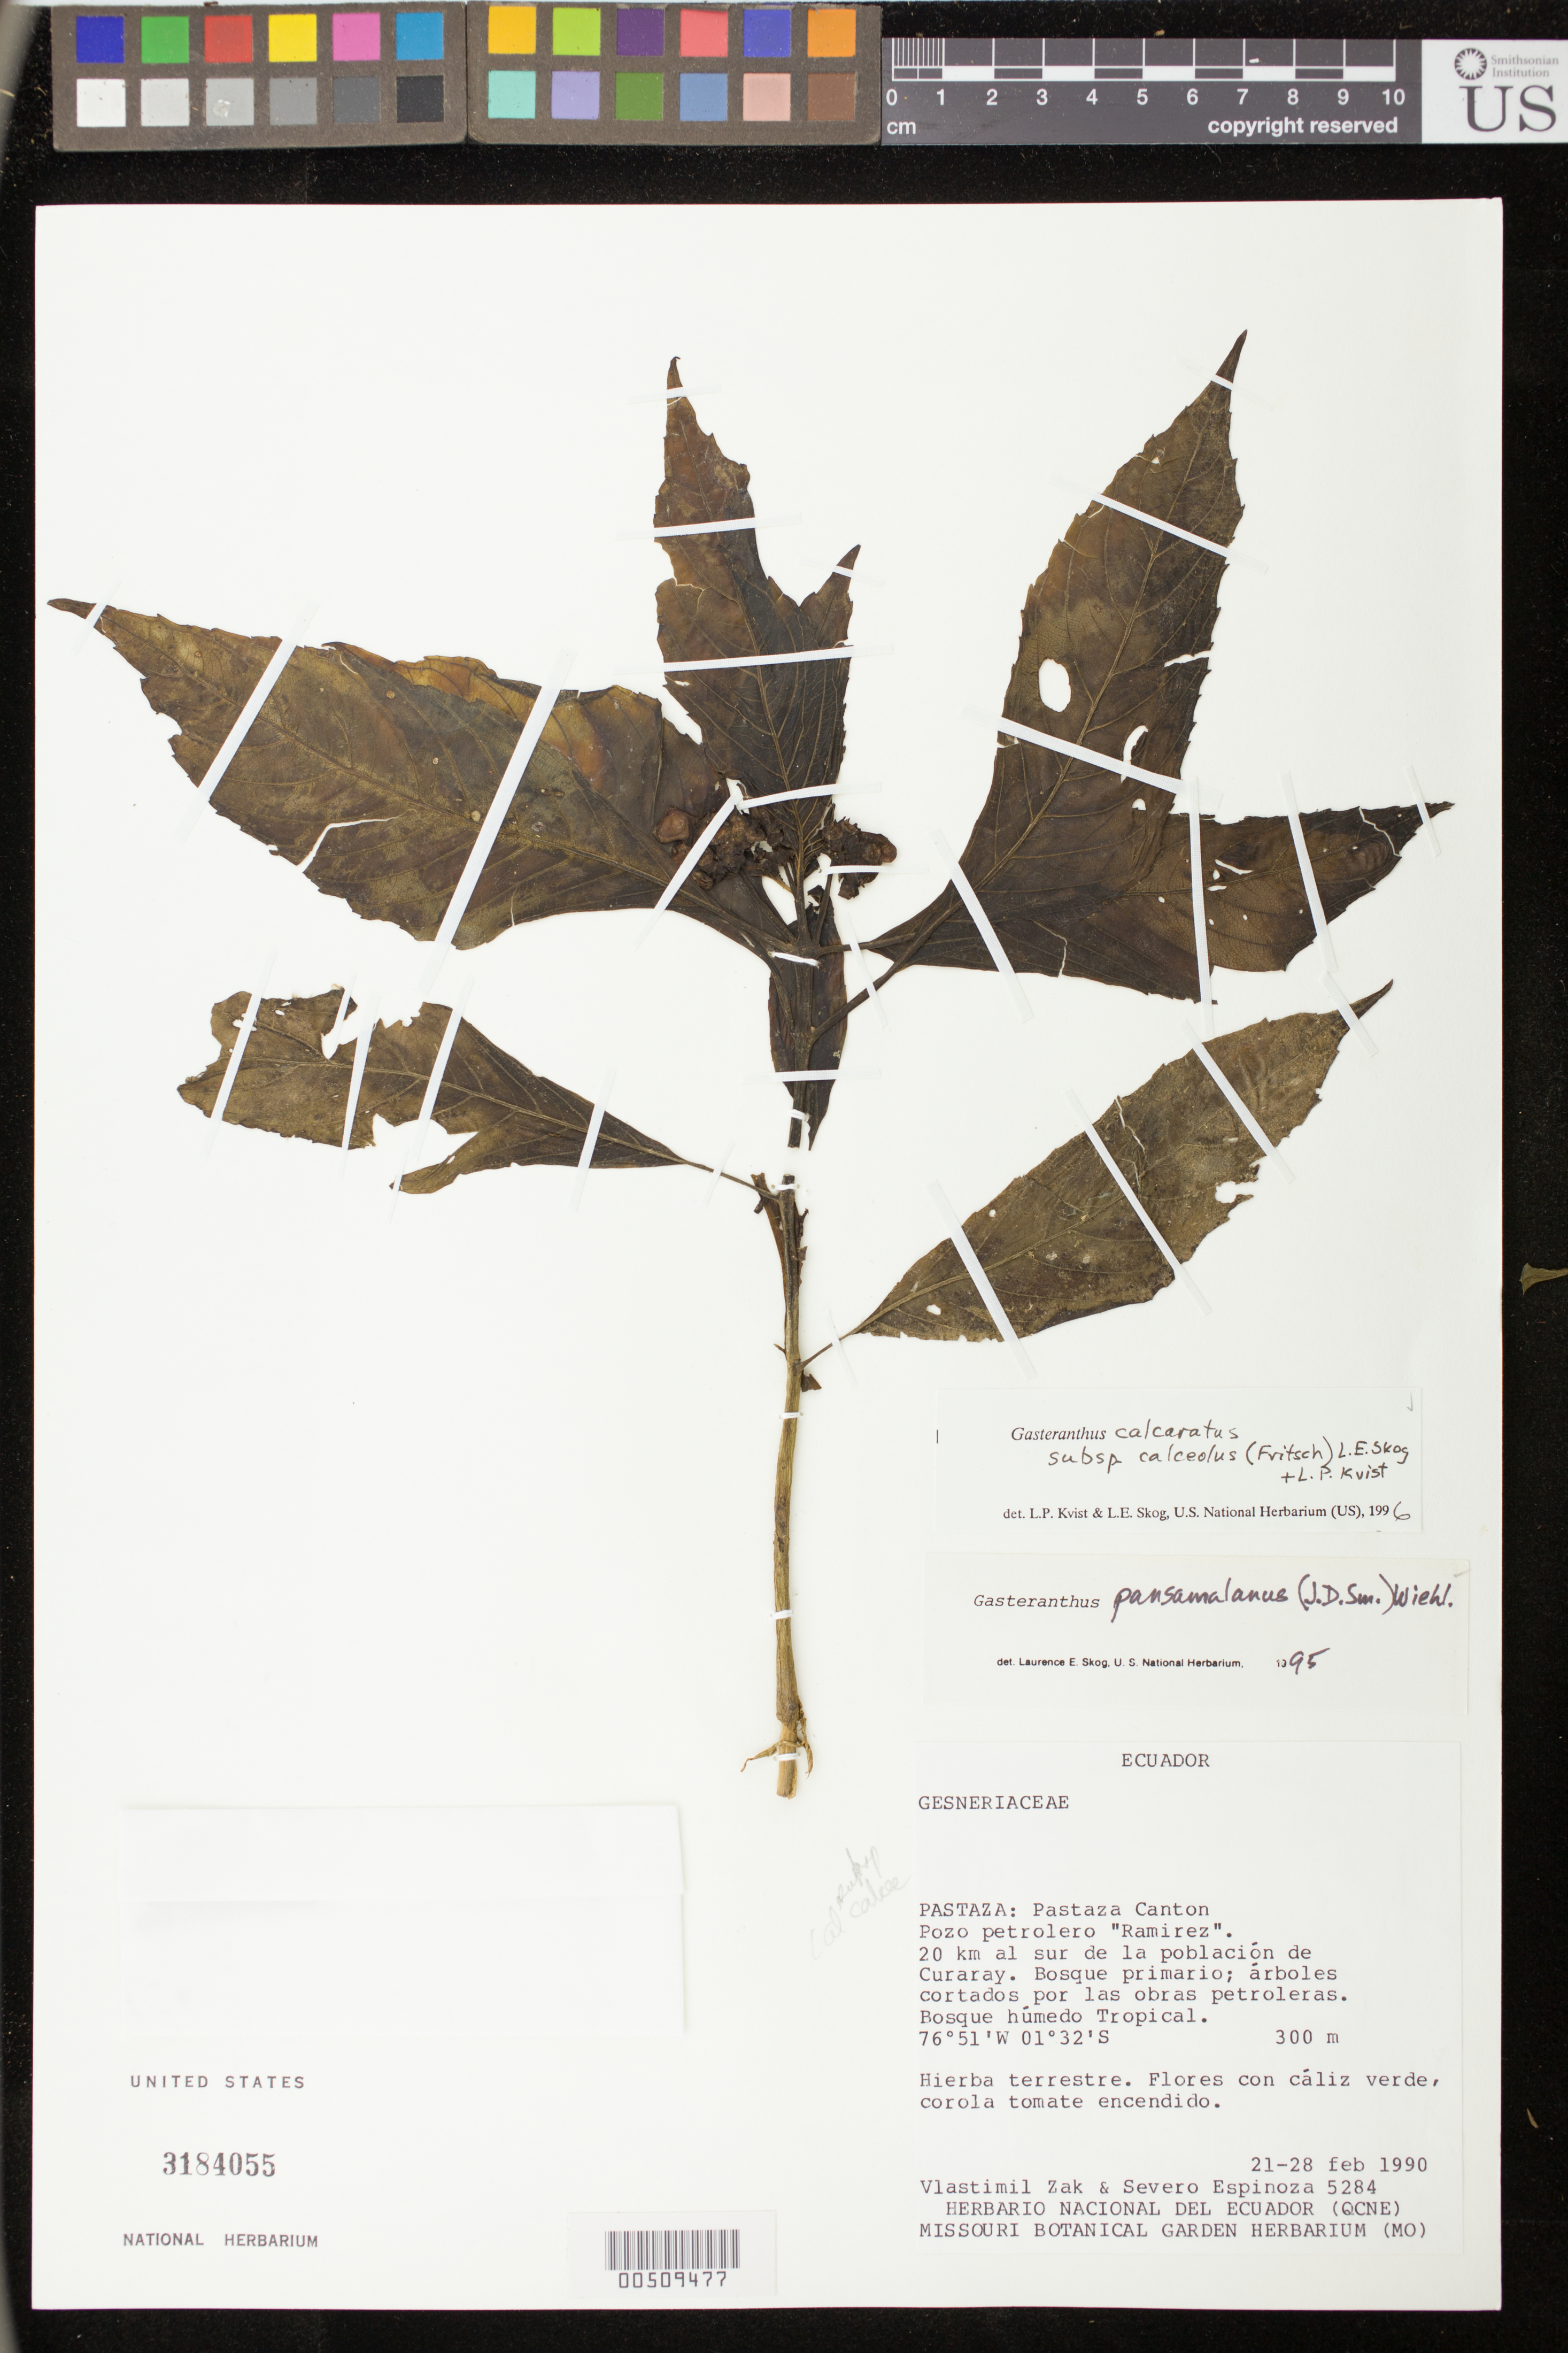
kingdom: Plantae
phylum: Tracheophyta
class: Magnoliopsida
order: Lamiales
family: Gesneriaceae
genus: Gasteranthus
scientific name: Gasteranthus calcaratus subsp. calceolus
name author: (Fritsch) L.E. Skog & L.P. Kvist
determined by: Skog, Laurence E.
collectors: V. Zak & S. Espinoza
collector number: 5284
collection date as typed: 21-28 Feb 1990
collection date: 1990-02-21/1990-02-28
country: Ecuador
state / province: Pastaza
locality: Pastaza Canton, Pozo petrolero "Ramirez", 20 km al sur de la población de Curaray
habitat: Bosque primario; árboles cortados por las obras petroleras; bosque húmedo tropical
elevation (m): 300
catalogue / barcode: US 3184055